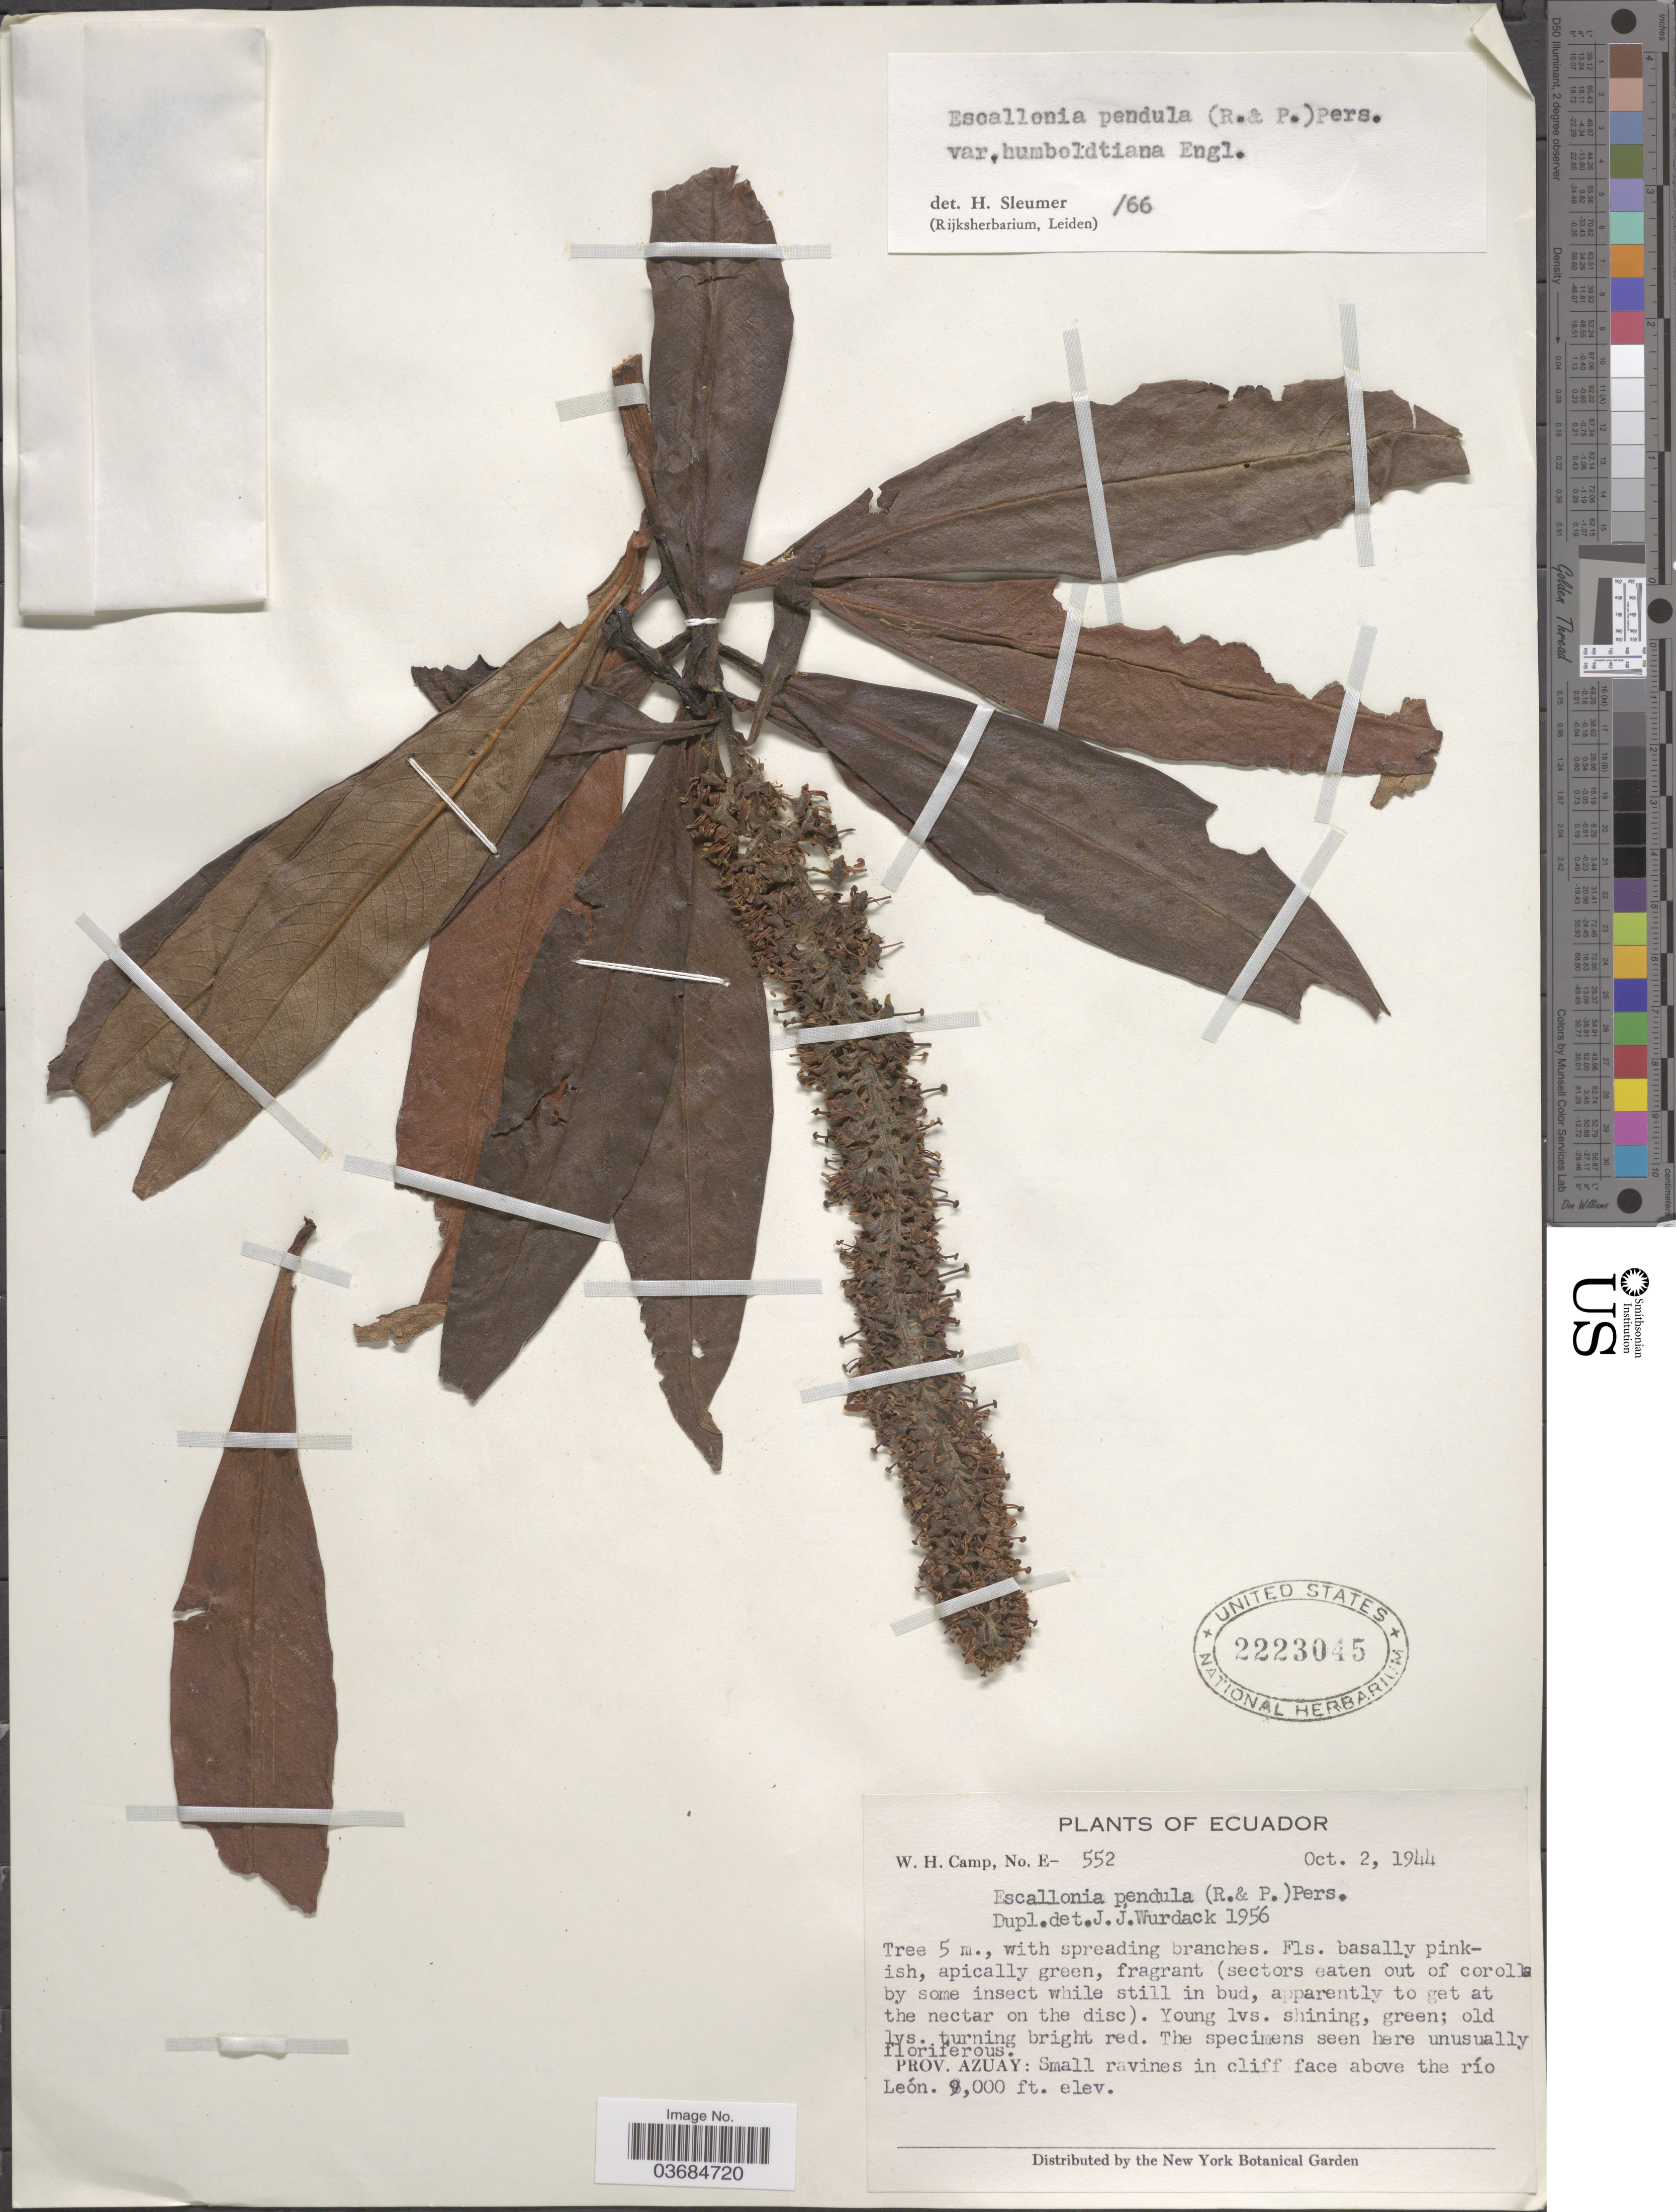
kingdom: Plantae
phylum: Tracheophyta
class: Magnoliopsida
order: Escalloniales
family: Escalloniaceae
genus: Escallonia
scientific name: Escallonia pendula var. humboldtiana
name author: Engl.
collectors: W. H. Camp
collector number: E-552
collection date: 1944-10-02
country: Ecuador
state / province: Azuay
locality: Small ravines in cliff face above the río León.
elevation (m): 2743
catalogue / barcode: US 2223045